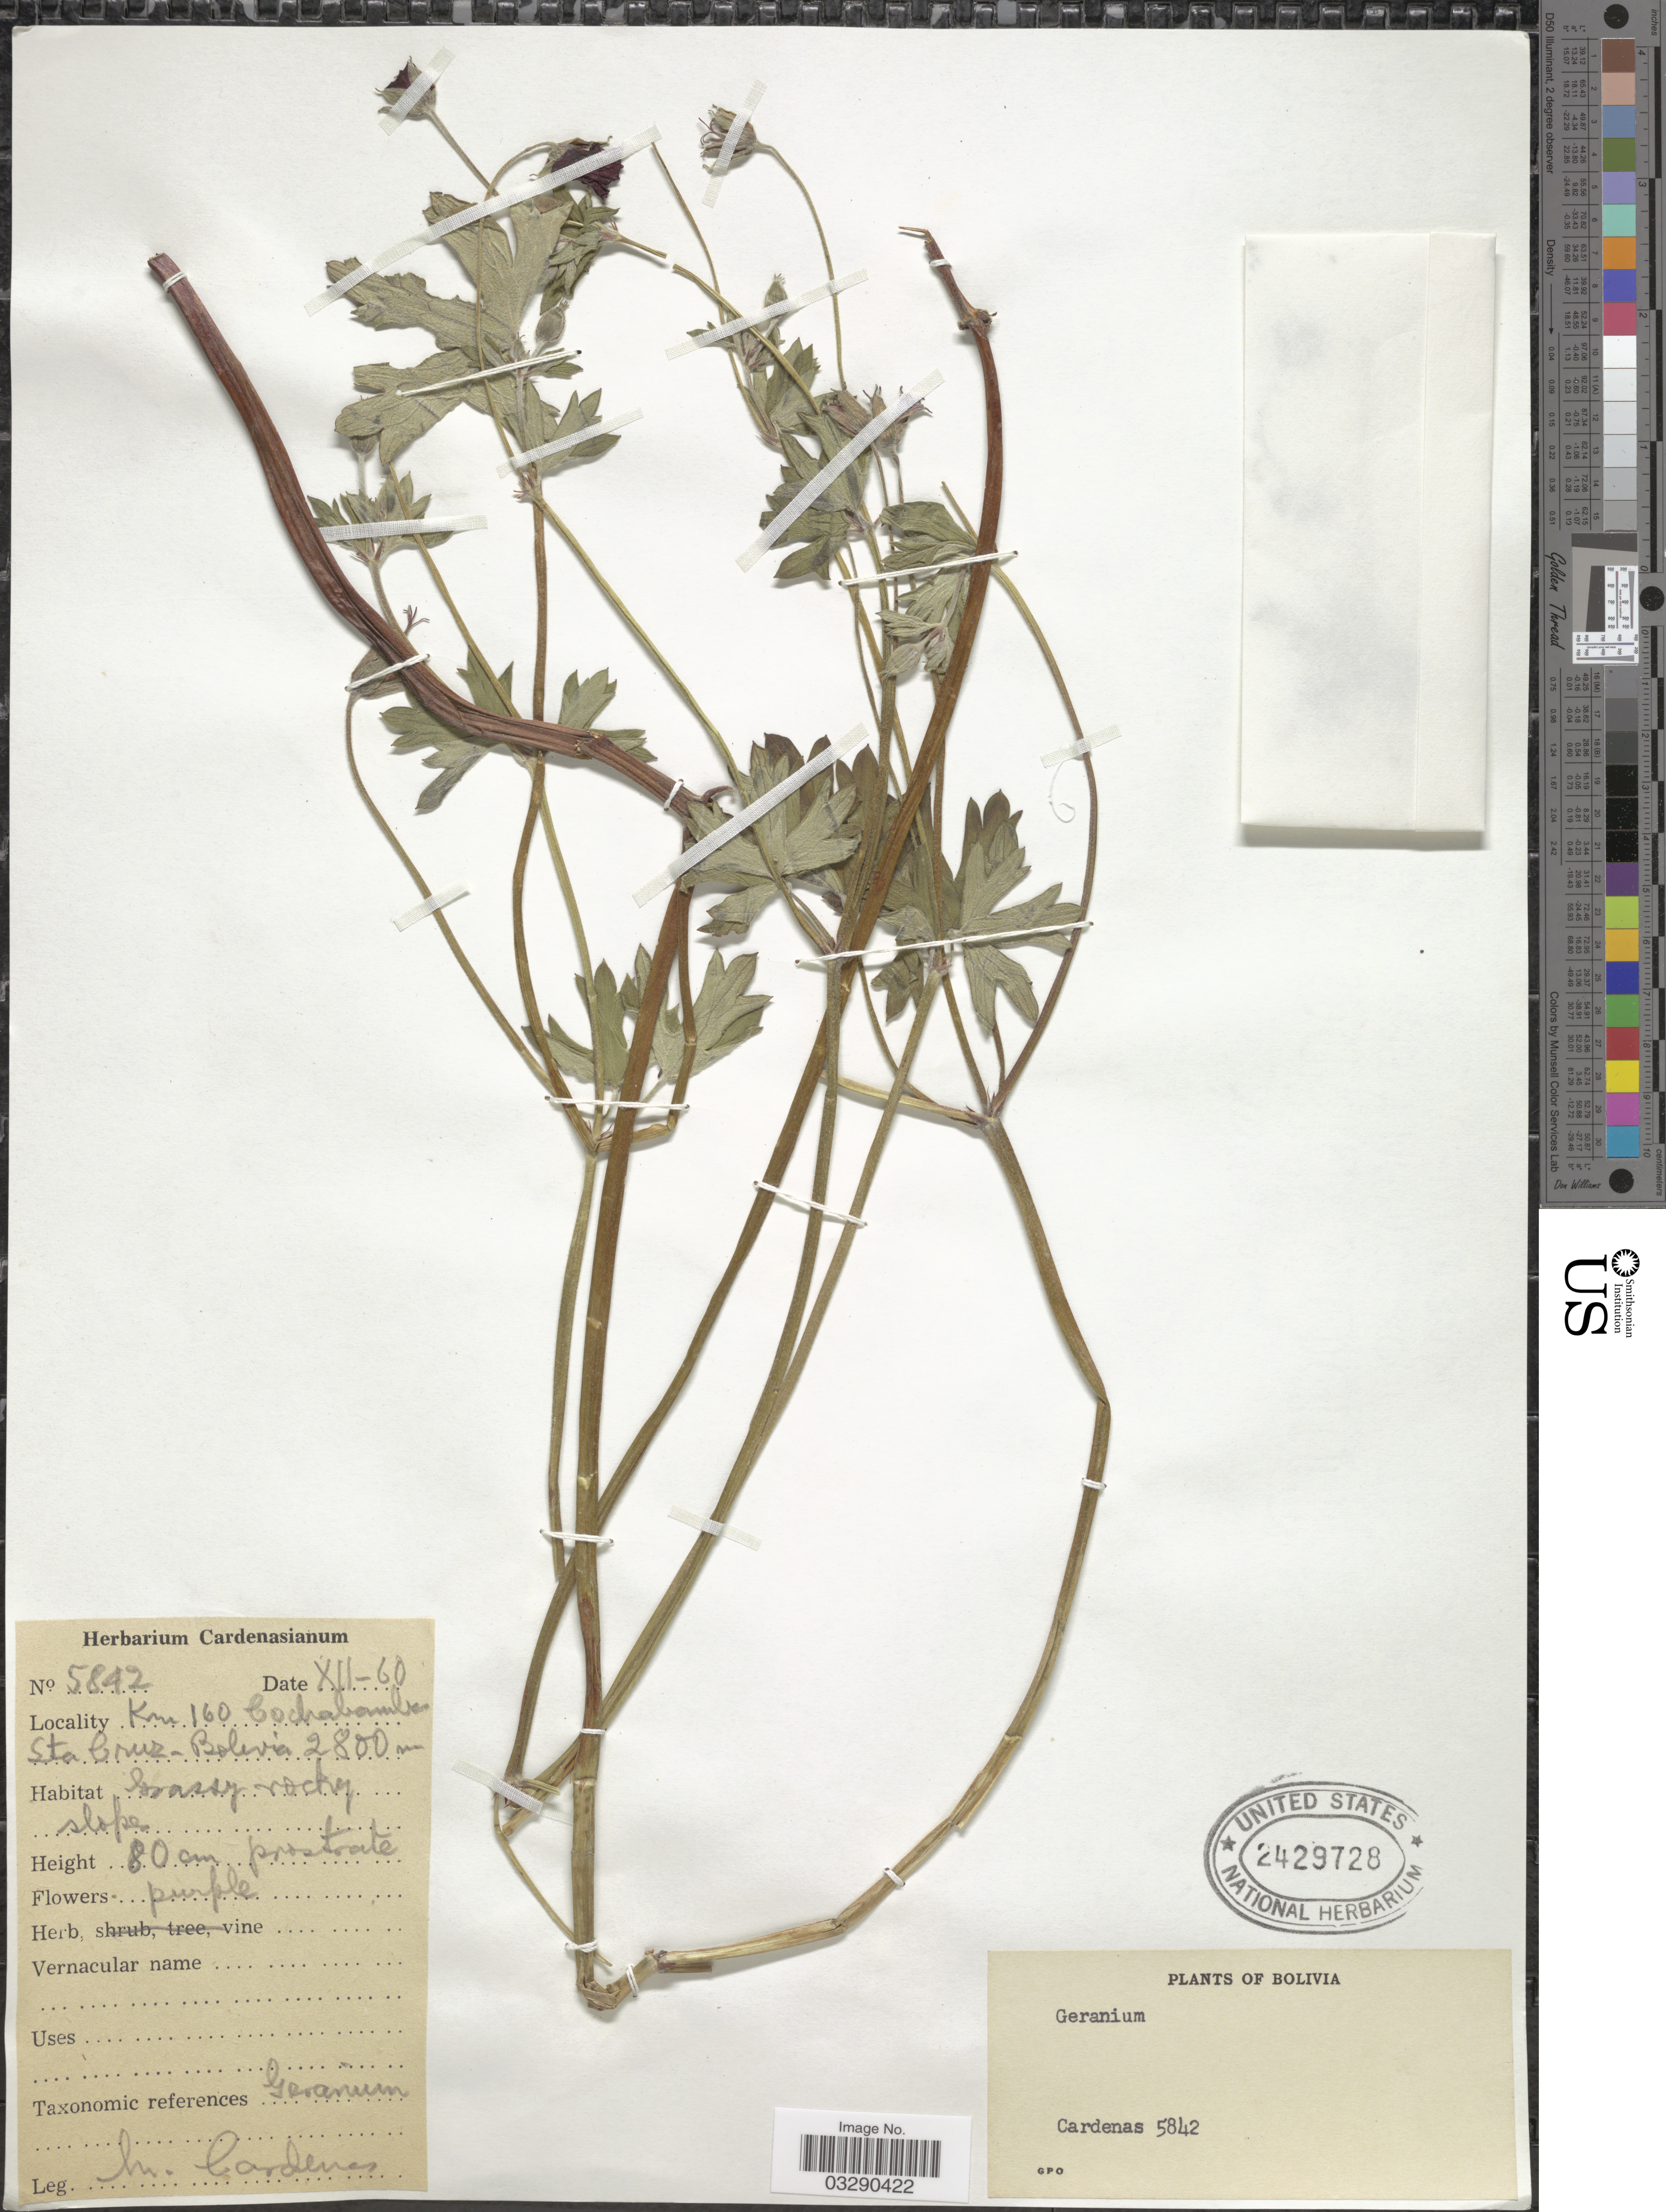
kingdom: Plantae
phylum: Tracheophyta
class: Magnoliopsida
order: Geraniales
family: Geraniaceae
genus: Geranium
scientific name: Geranium sp.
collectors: M. Cárdenas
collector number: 5842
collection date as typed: Transcribed d/m/y: /12/60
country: Bolivia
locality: Km 160 Cochabamba Sta Cruz.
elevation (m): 2800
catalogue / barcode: US 2429728